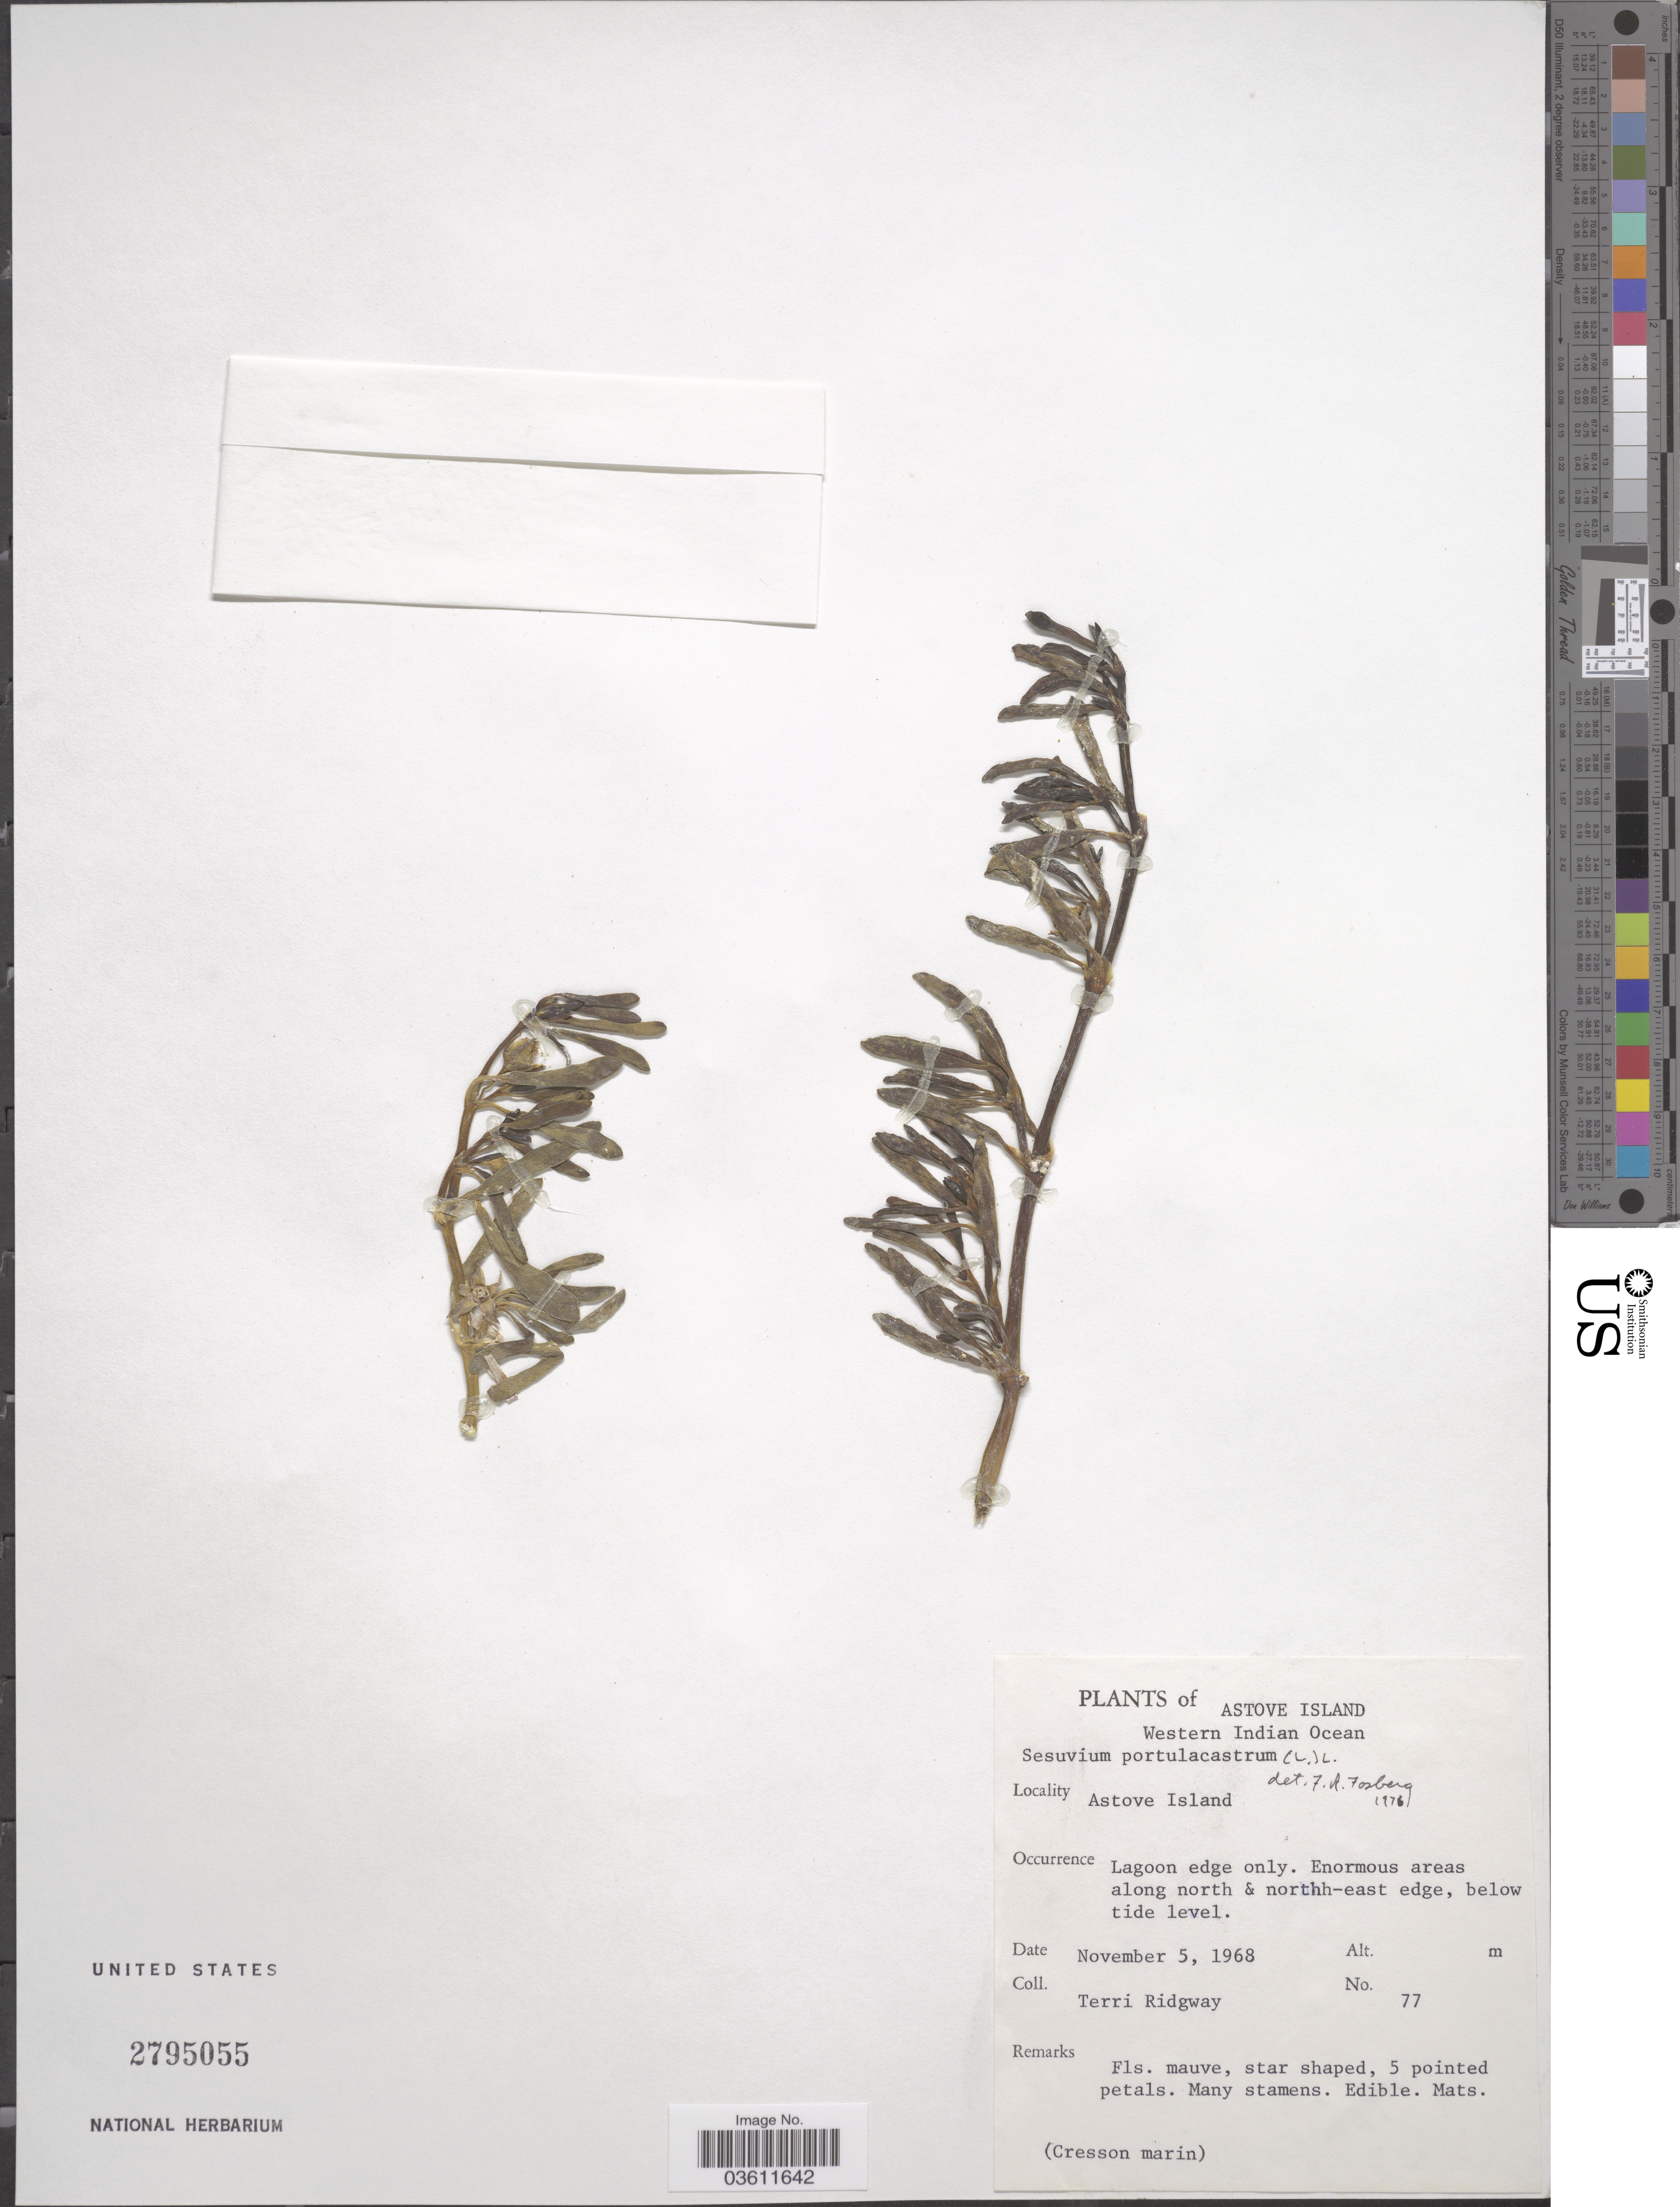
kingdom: Plantae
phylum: Tracheophyta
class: Magnoliopsida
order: Caryophyllales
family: Aizoaceae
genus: Sesuvium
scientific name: Sesuvium portulacastrum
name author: (L.) L.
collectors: T. Ridgway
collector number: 77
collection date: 1968-11-05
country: Seychelles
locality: Astove Island. Western Indian Ocean.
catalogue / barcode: US 2795055